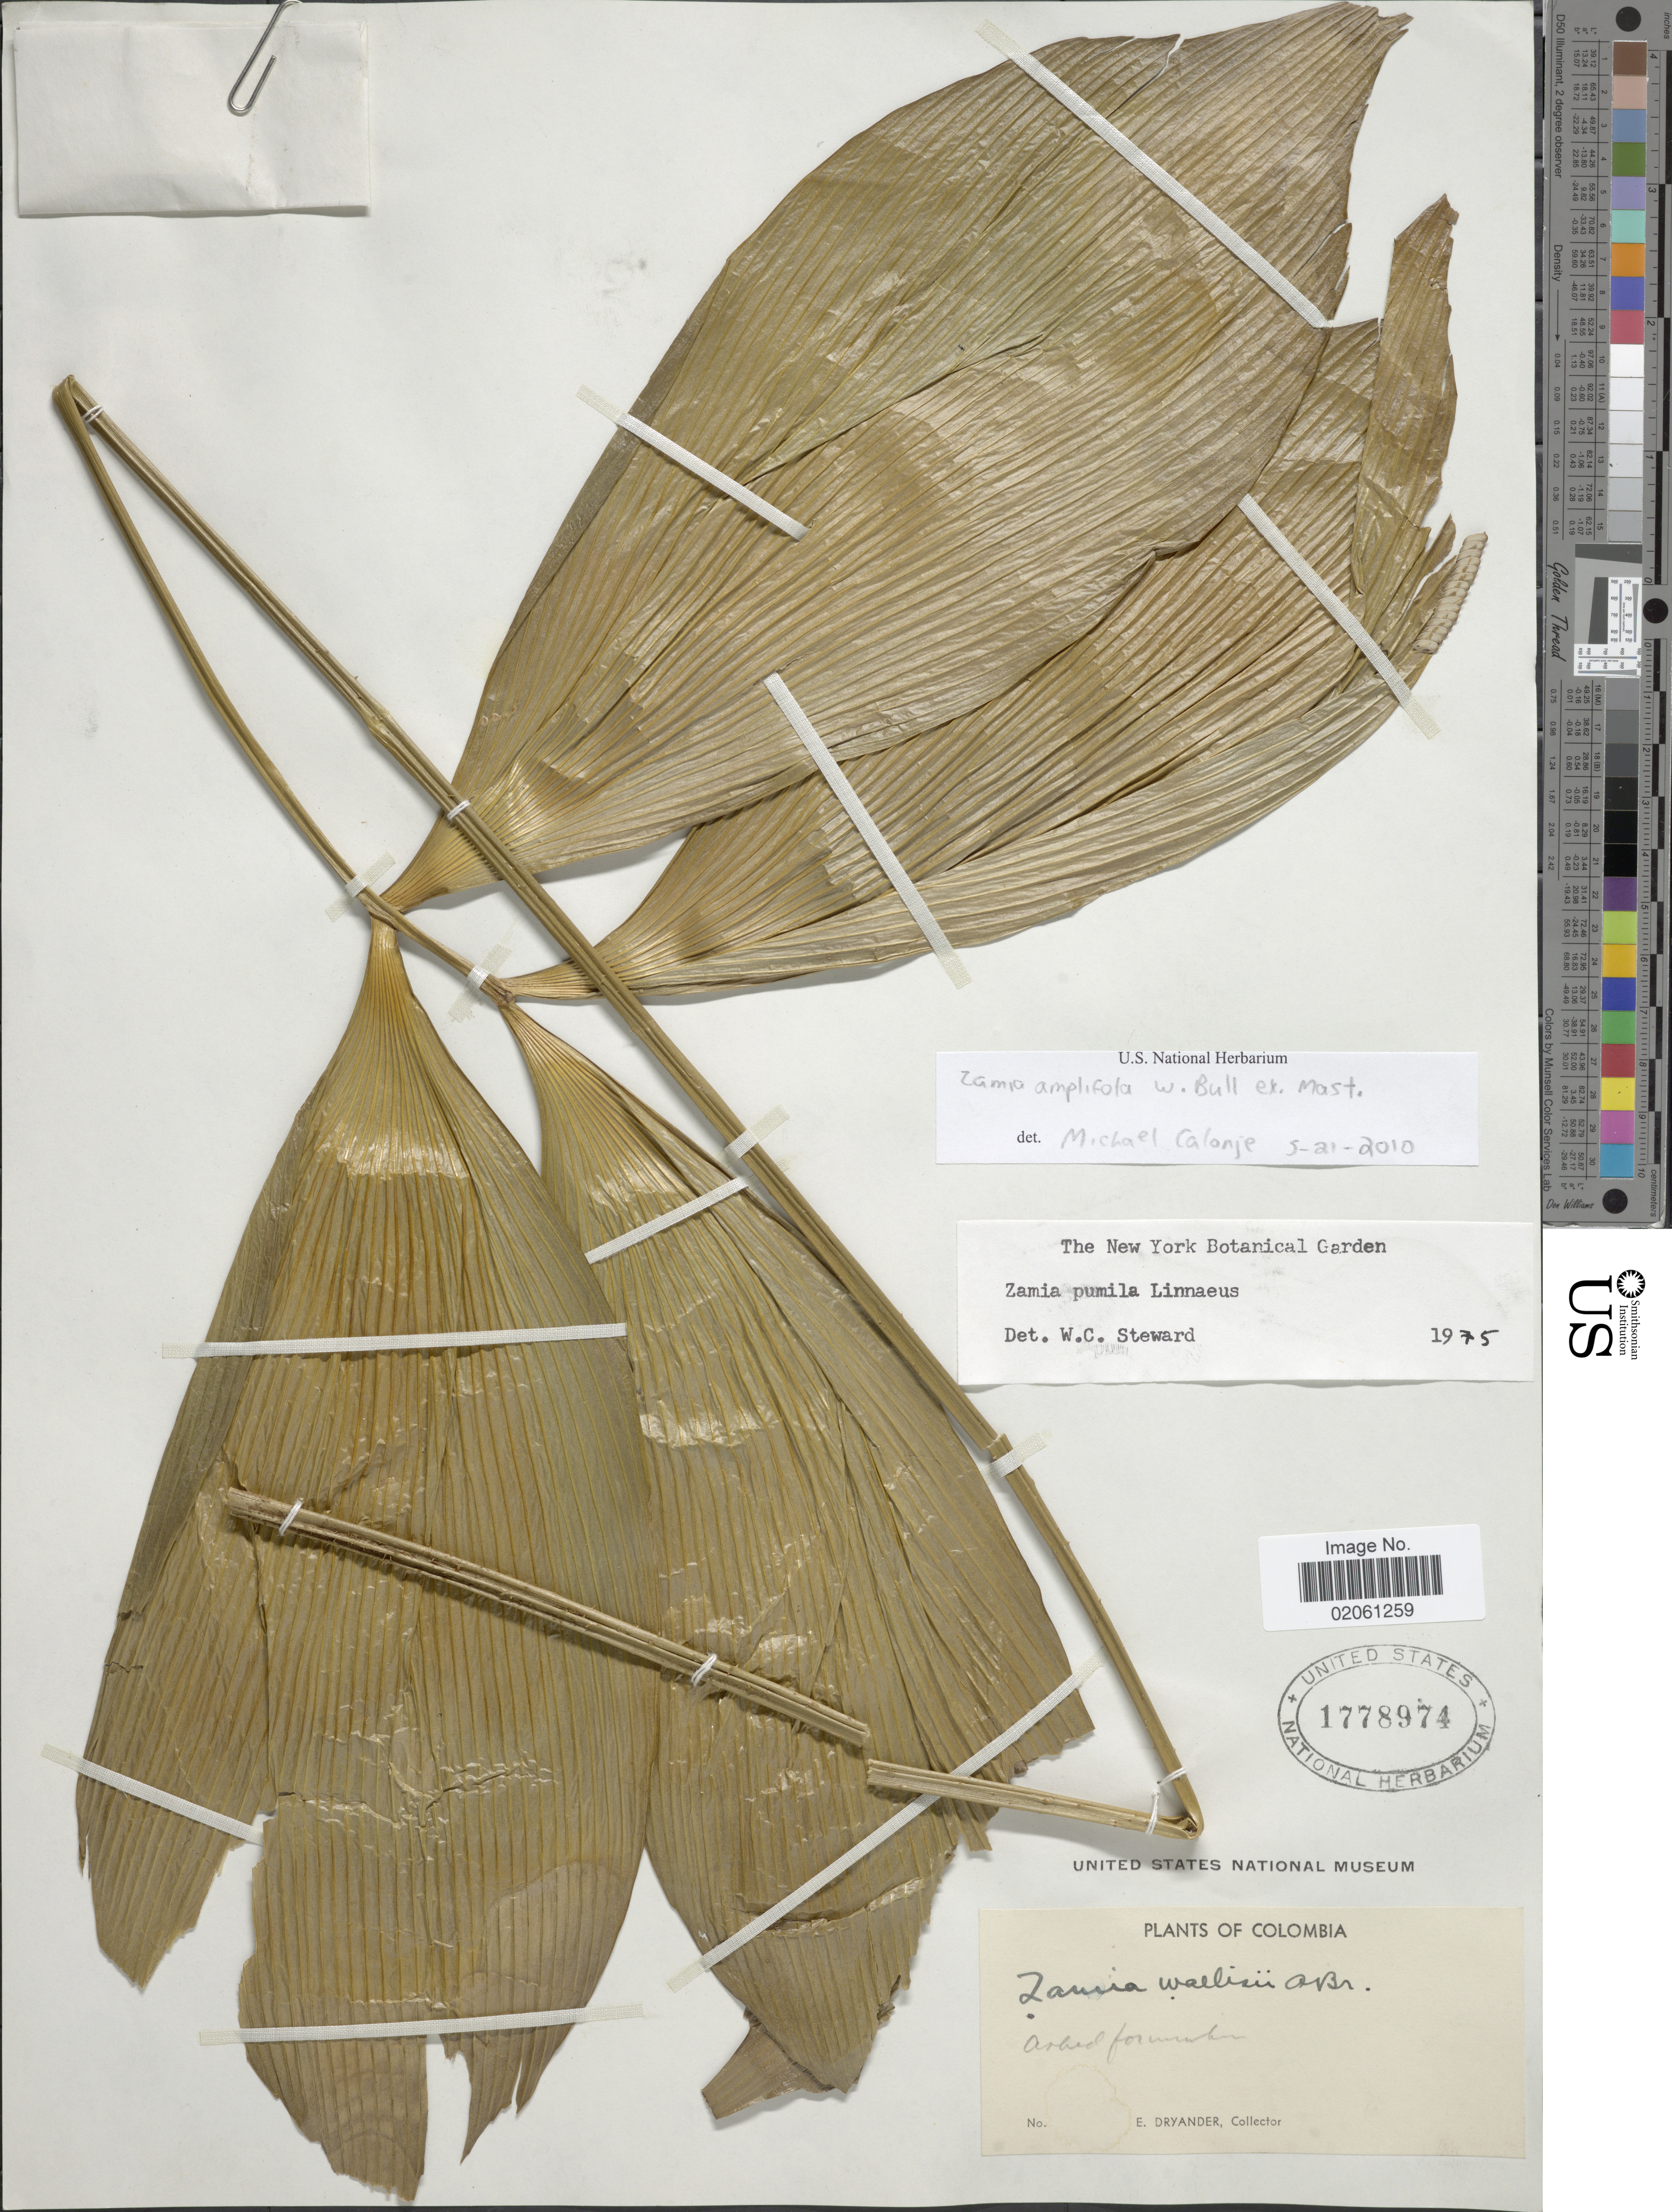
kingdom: Plantae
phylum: Tracheophyta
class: Cycadopsida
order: Cycadales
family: Zamiaceae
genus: Zamia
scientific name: Zamia amplifolia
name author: Mast.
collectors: E. Dryander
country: Colombia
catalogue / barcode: US 1778974